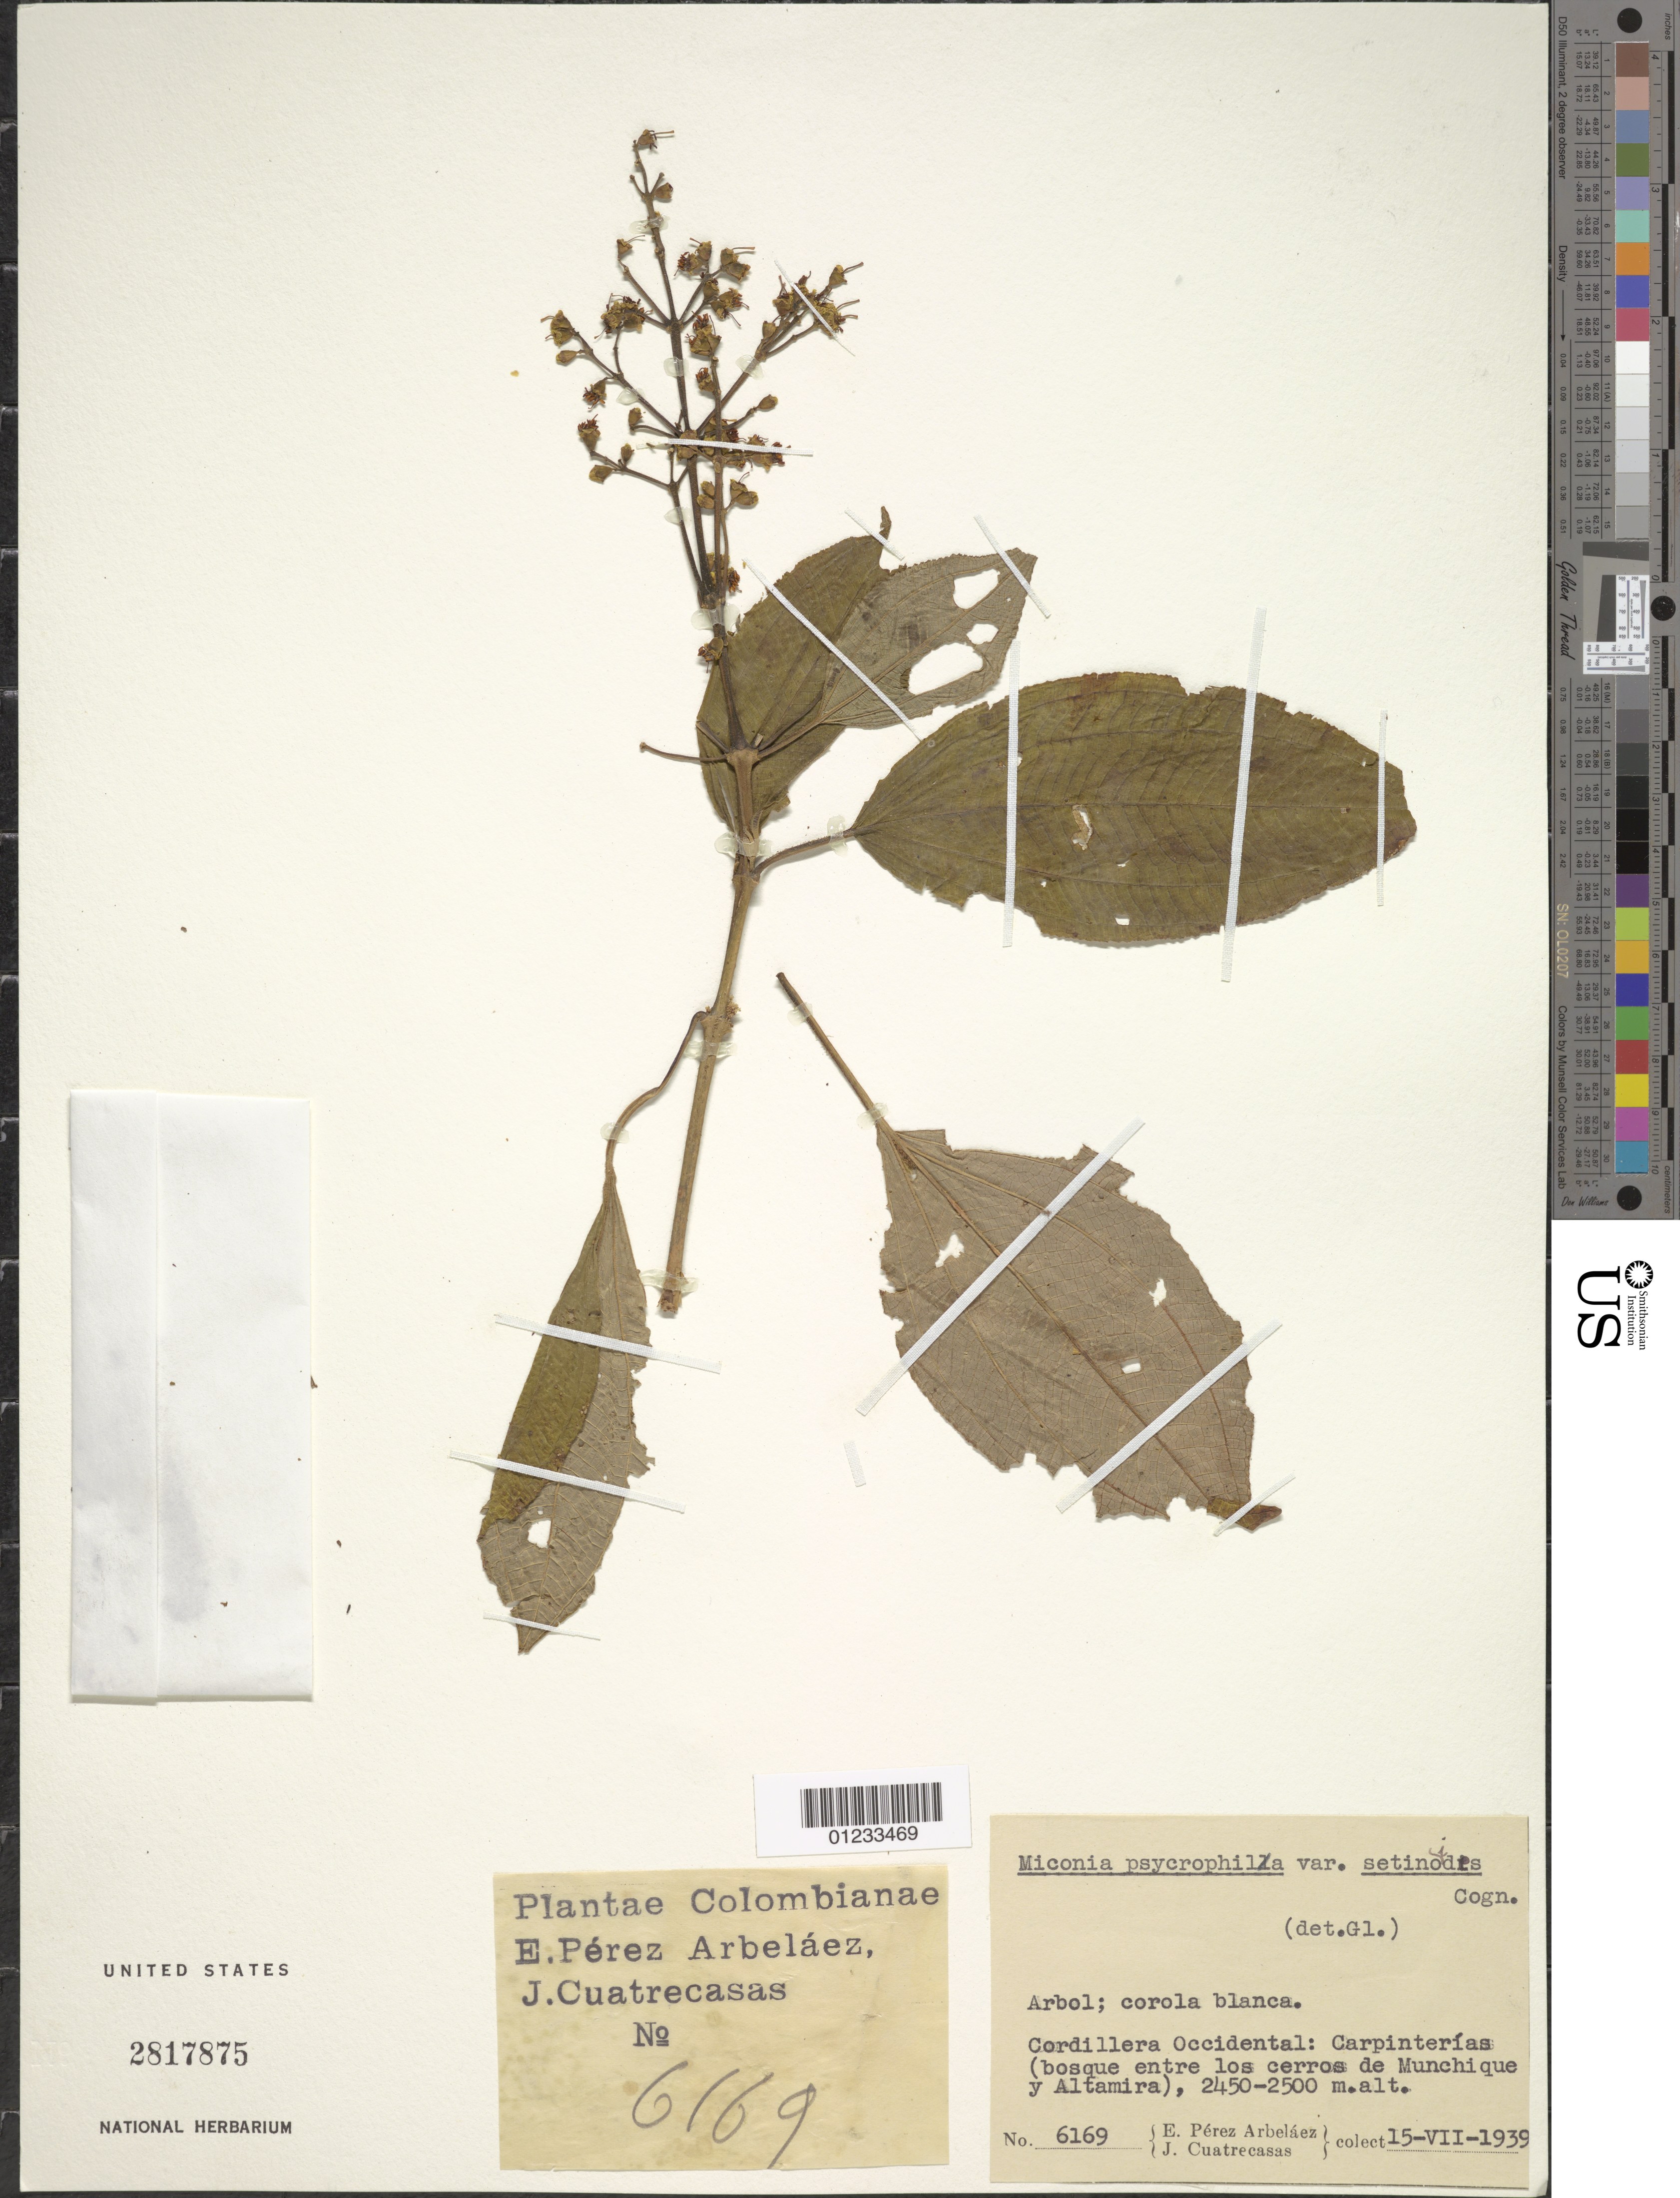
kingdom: Plantae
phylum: Tracheophyta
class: Magnoliopsida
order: Myrtales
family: Melastomataceae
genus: Miconia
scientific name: Miconia psychrophila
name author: Naudin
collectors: E. Pérez Arbeláez & J. Cuatrecasas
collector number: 6169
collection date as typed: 15 July 1939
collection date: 1939-07-15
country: Colombia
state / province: Cauca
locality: Carpinterias; bosque entre los cerros de Muchique y Altamira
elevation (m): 2450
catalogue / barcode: US 2817875